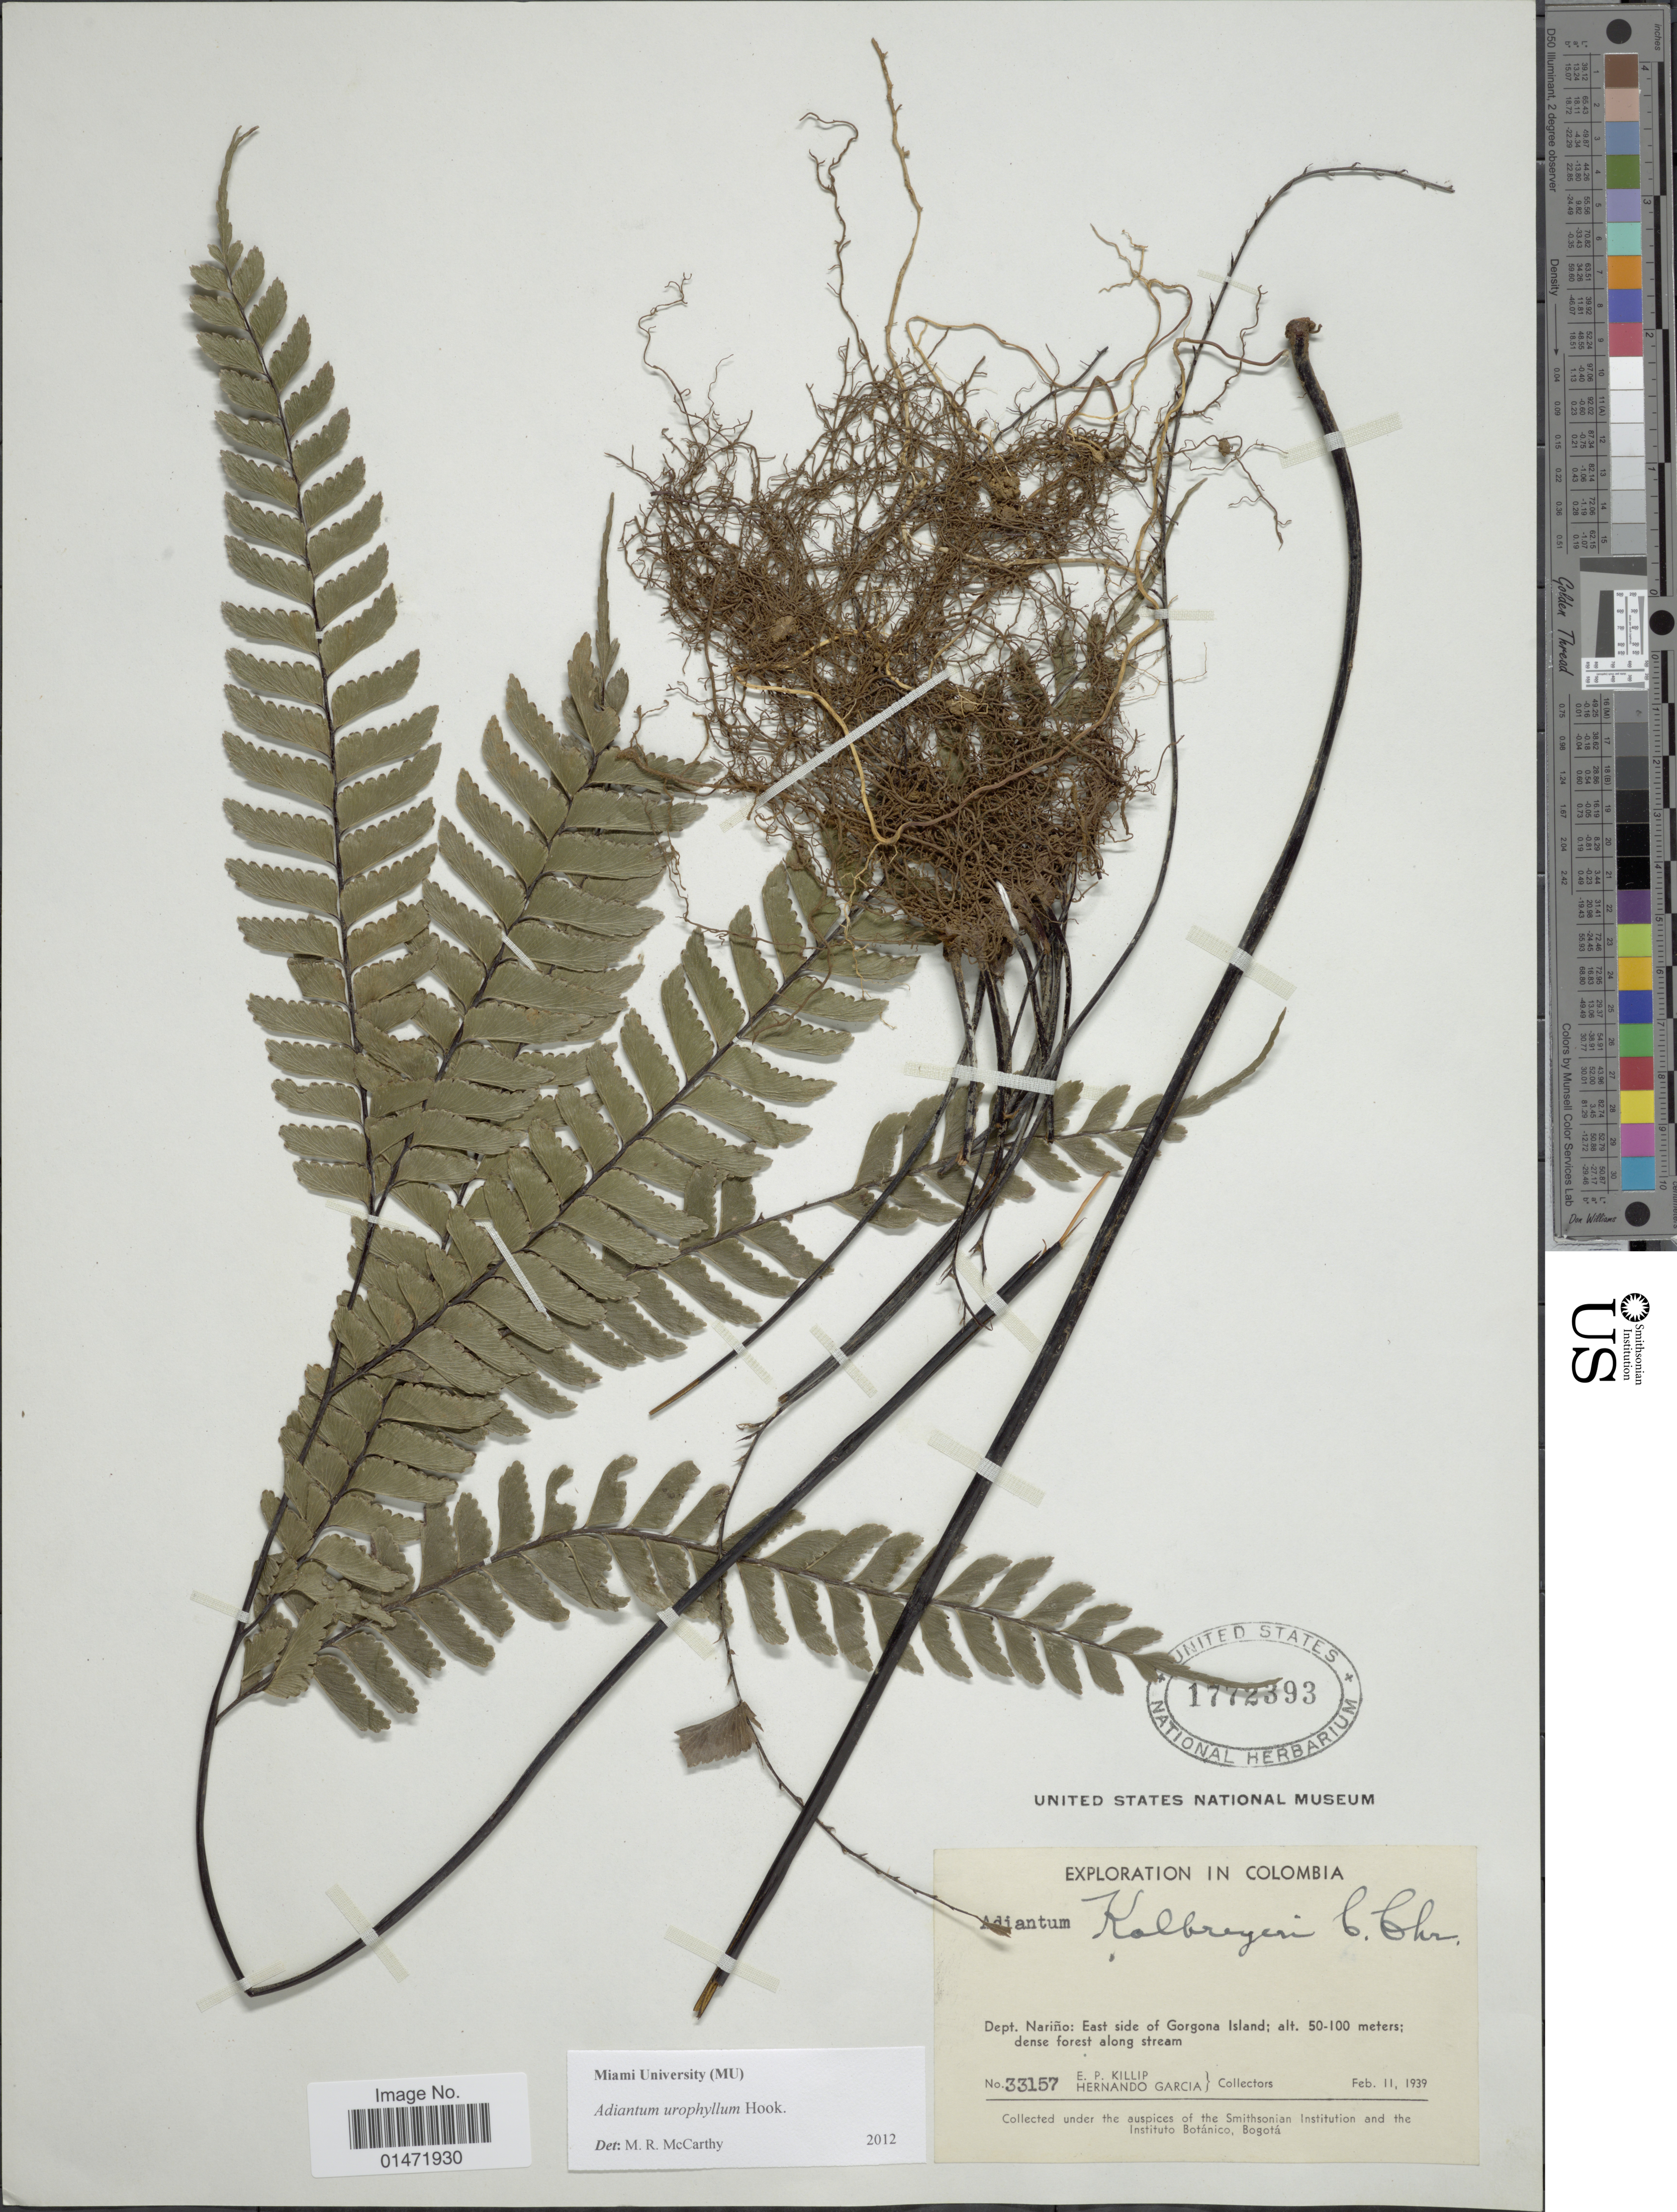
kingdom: Plantae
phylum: Tracheophyta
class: Polypodiopsida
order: Polypodiales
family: Pteridaceae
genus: Adiantum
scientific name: Adiantum urophyllum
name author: Hook.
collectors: E. P. Killip & H. Garcia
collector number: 33157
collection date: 1939-02-11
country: Colombia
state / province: Nariño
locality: East side of Gorgona Island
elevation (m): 50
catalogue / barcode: US 1772393